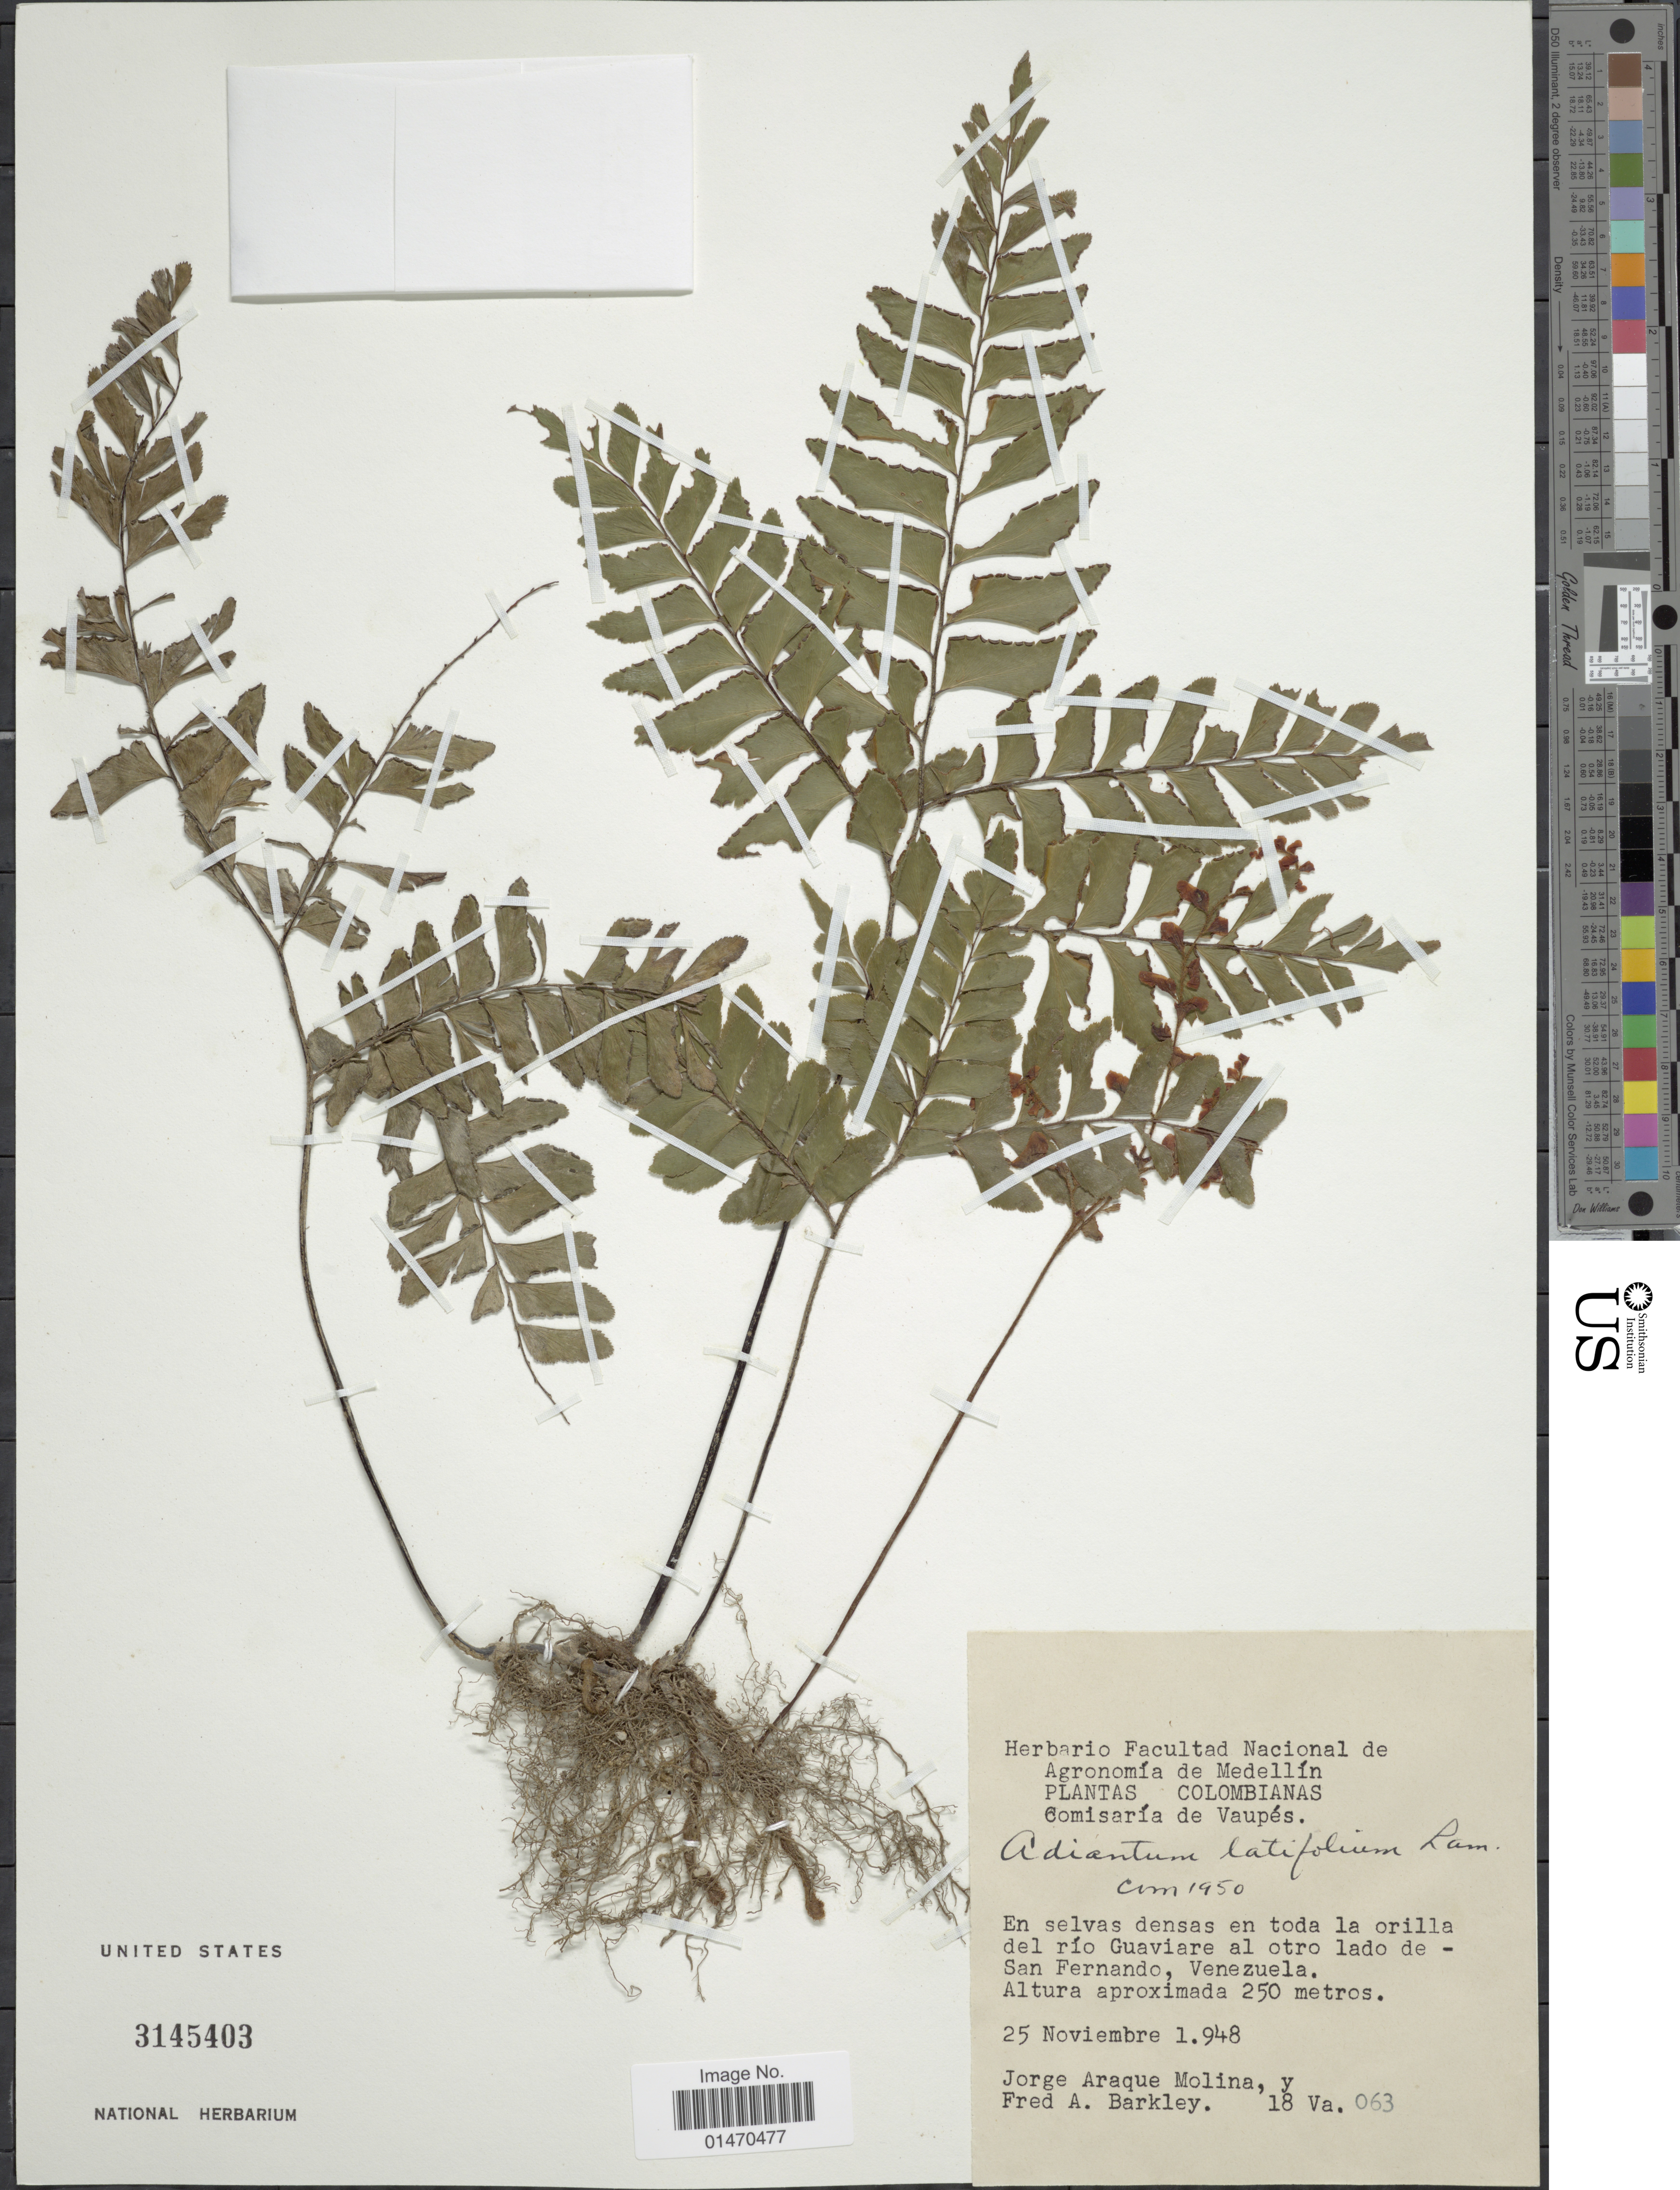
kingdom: Plantae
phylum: Tracheophyta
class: Polypodiopsida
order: Polypodiales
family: Pteridaceae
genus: Adiantum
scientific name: Adiantum latifolium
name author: Lam.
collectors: J. A. Molina & F. A. Barkley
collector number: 18 Va063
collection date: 1948-11-25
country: Colombia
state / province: Vaupés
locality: Colombianas, Comisaria de Vaupes, En selvas denses en toda la orilla del rio Guaviare al otro lado de San Fernando, Venezuela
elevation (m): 250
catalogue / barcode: US 3145403